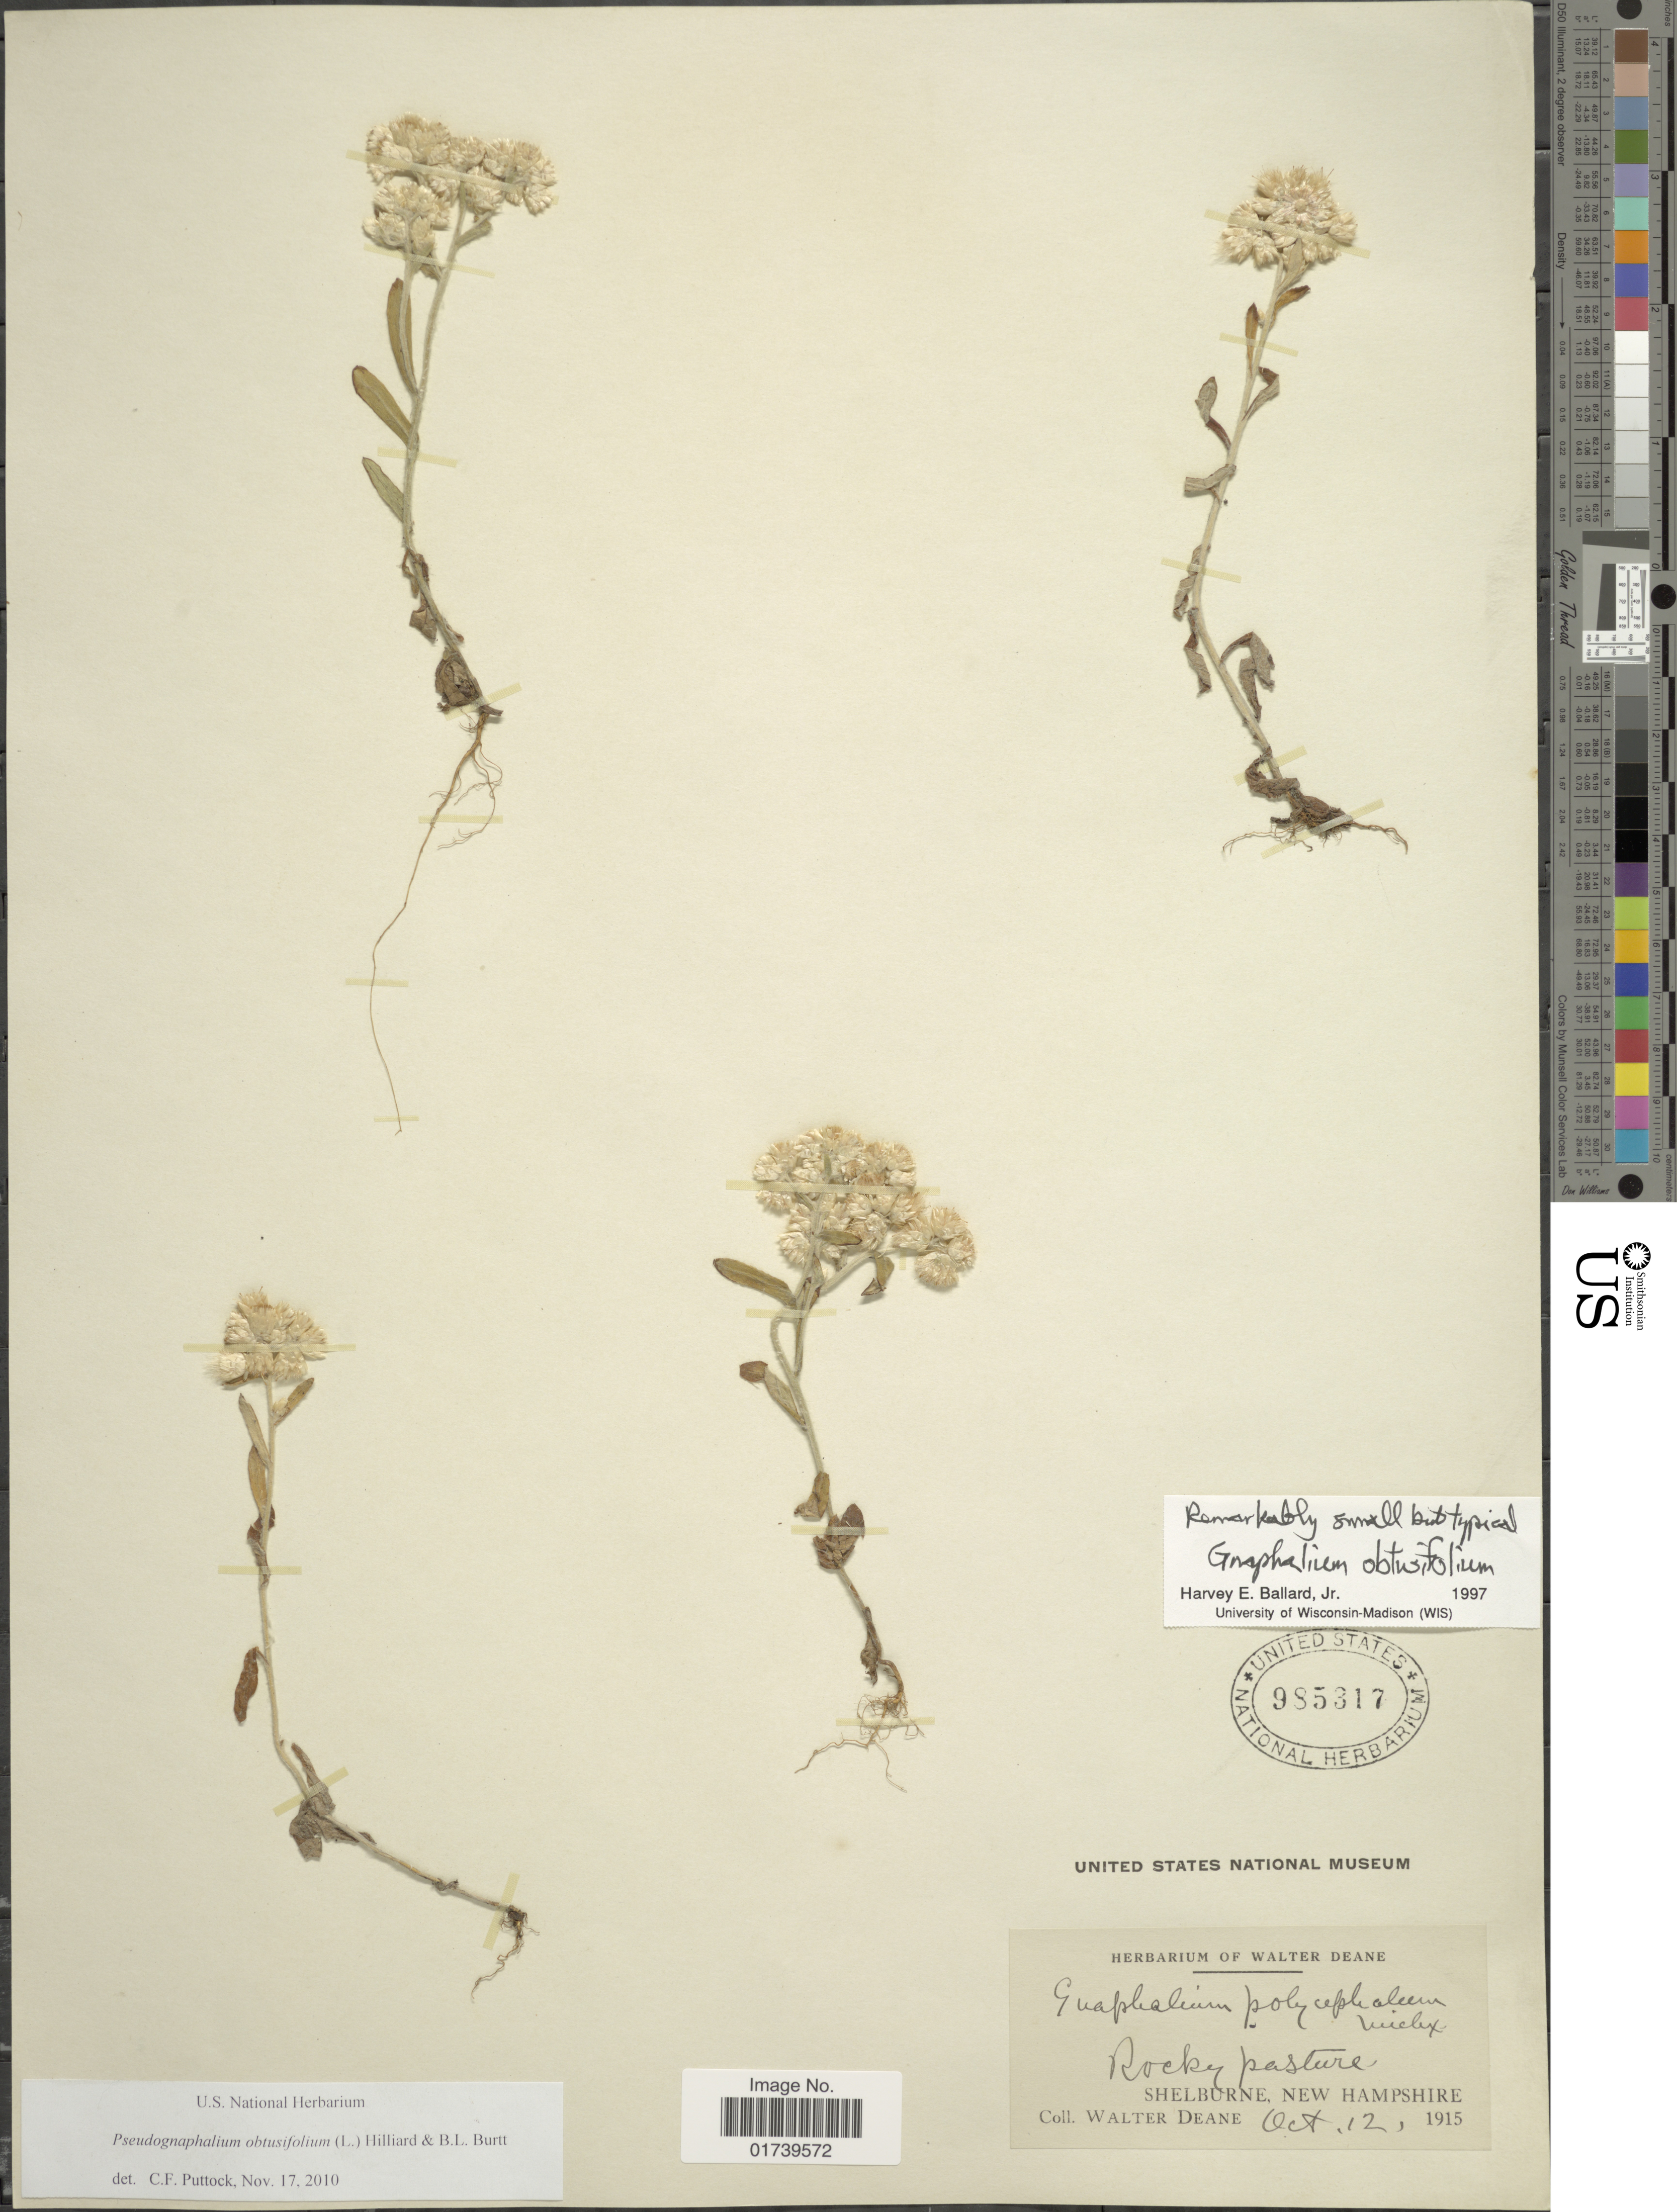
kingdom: Plantae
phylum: Tracheophyta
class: Magnoliopsida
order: Asterales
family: Asteraceae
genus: Pseudognaphalium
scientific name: Pseudognaphalium obtusifolium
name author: (L.) Hilliard & B.L. Burtt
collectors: W. Deane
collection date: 1915-10-12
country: United States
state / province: New Hampshire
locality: Shelburne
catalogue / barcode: US 985317